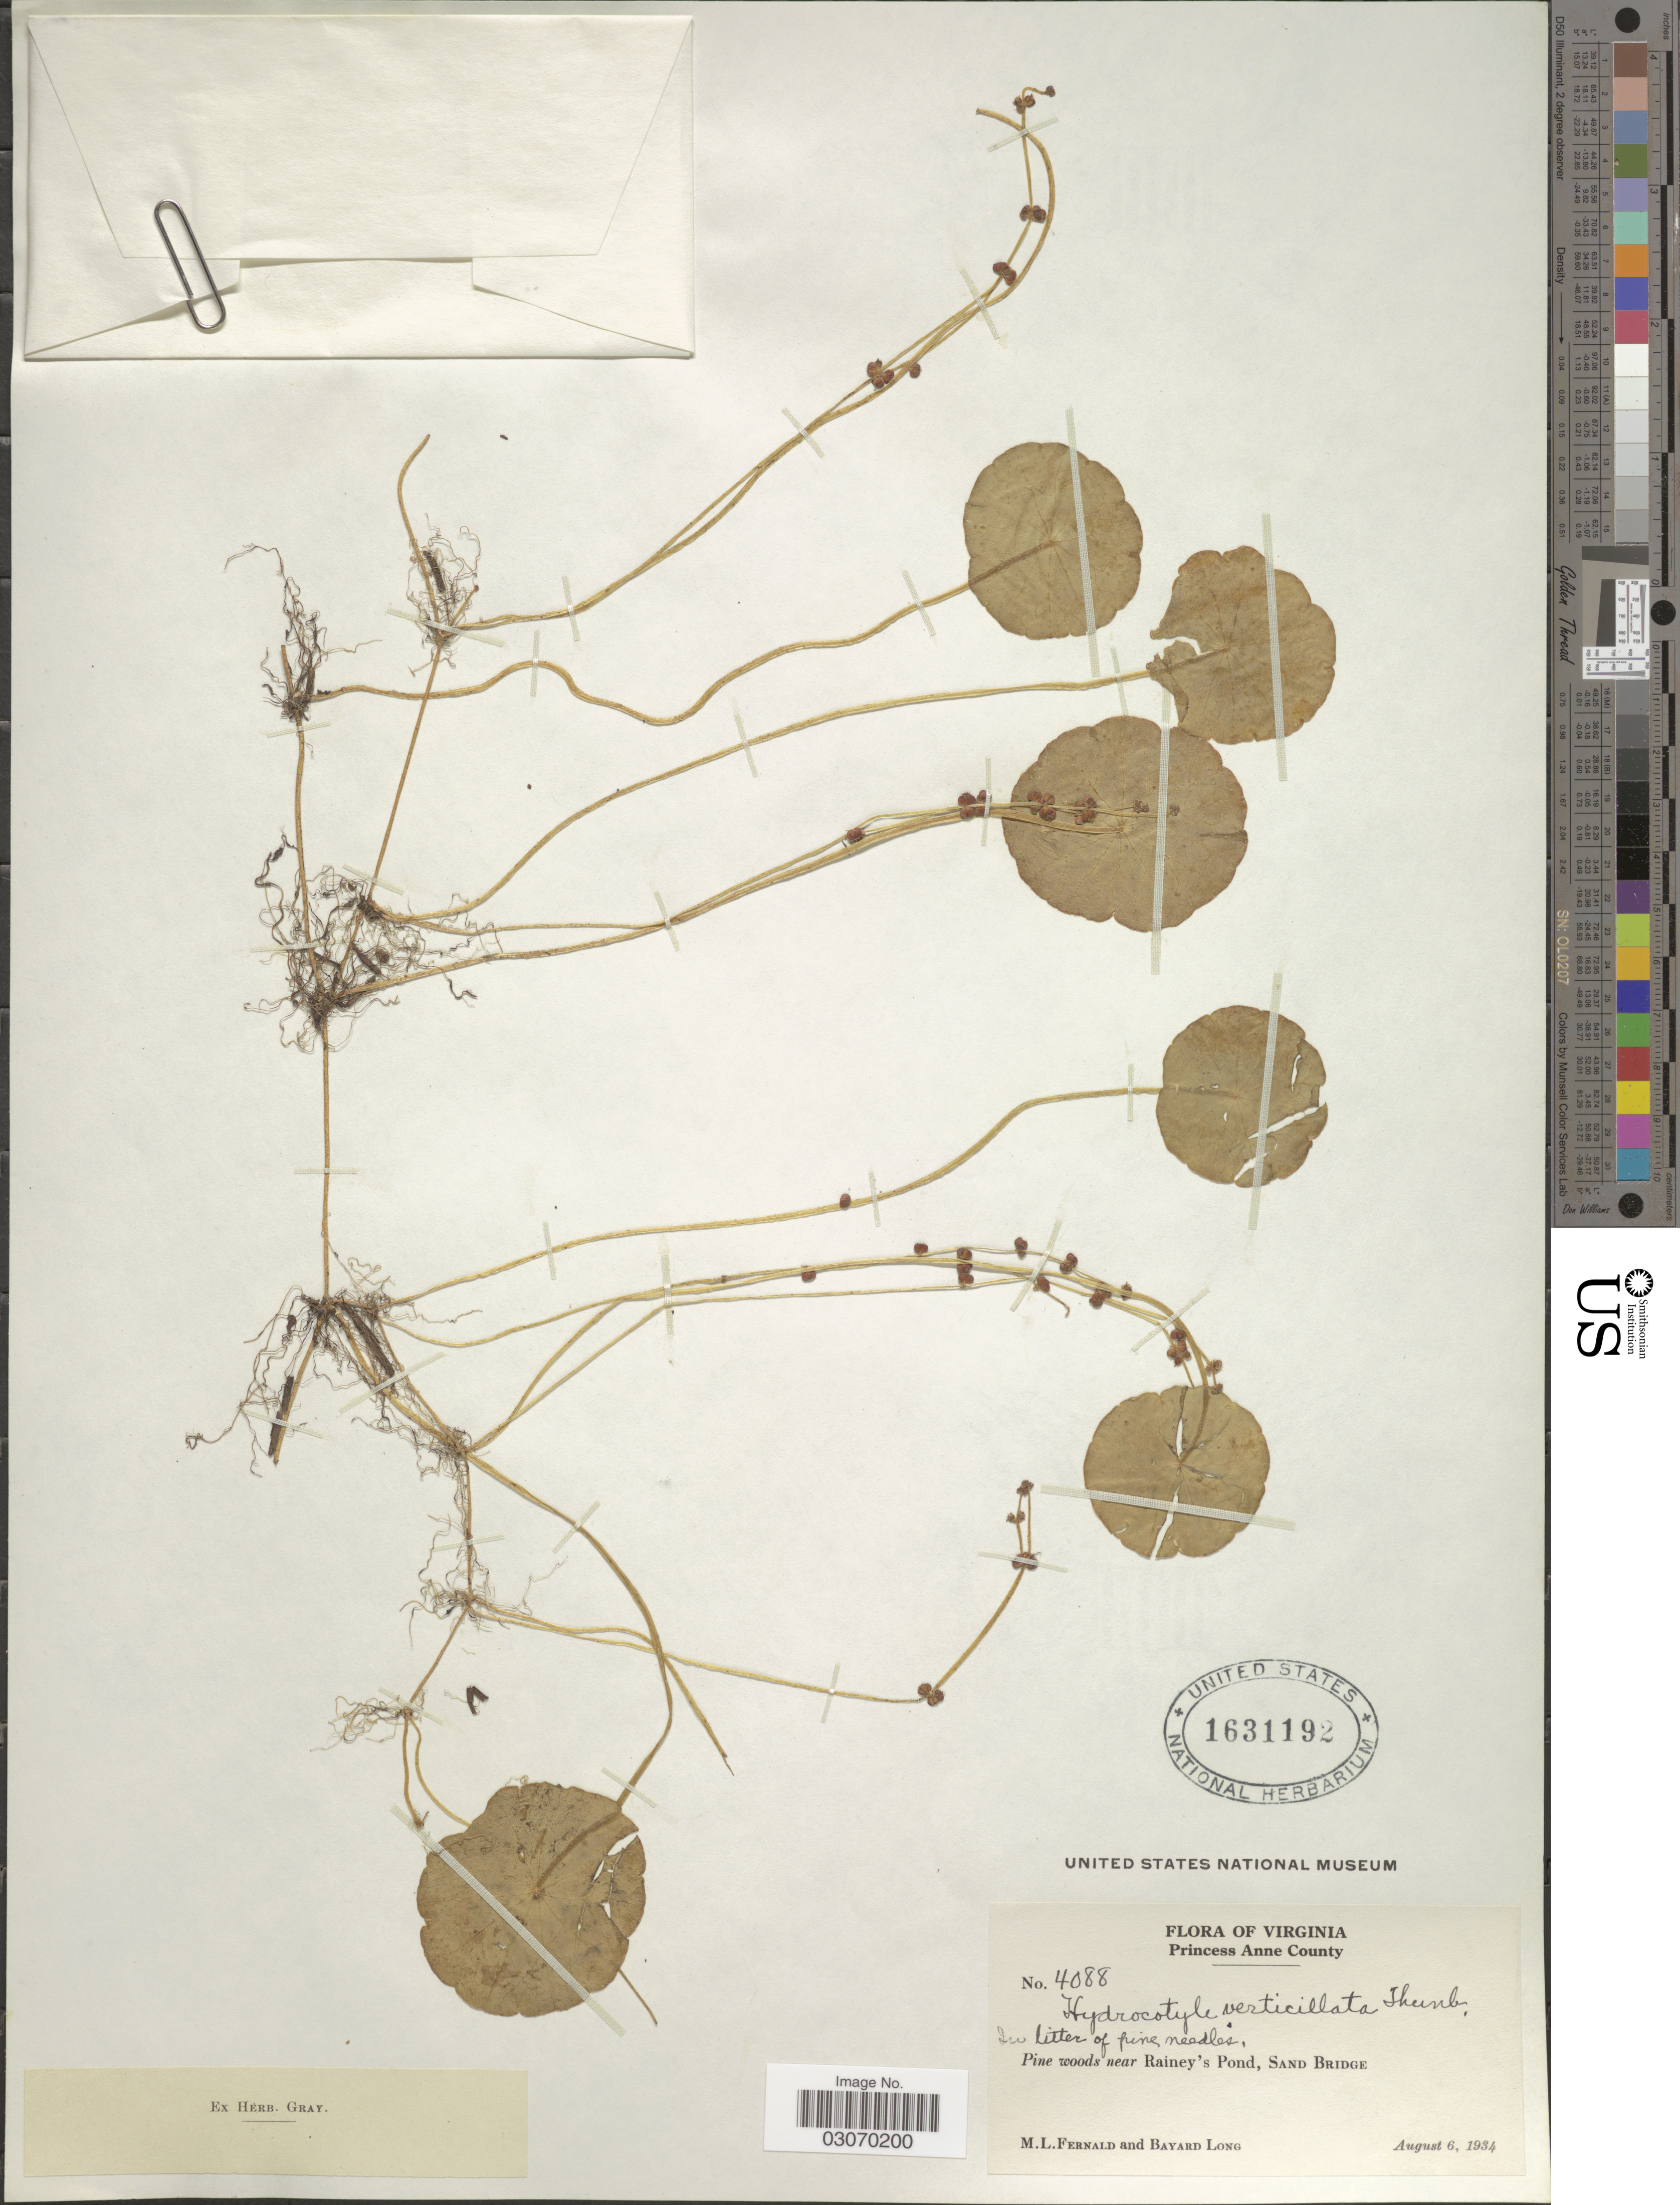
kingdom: Plantae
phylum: Tracheophyta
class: Magnoliopsida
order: Apiales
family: Araliaceae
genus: Hydrocotyle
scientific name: Hydrocotyle verticillata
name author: Thunb.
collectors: M. L. Fernald & B. Long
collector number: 4088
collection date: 1934-08-06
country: United States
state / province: Virginia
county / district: City of Virginia Beach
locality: Princess Anne (=historic county name)County. Pine woods near Rainey's Pond, Sand Bridge.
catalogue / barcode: US 1631192